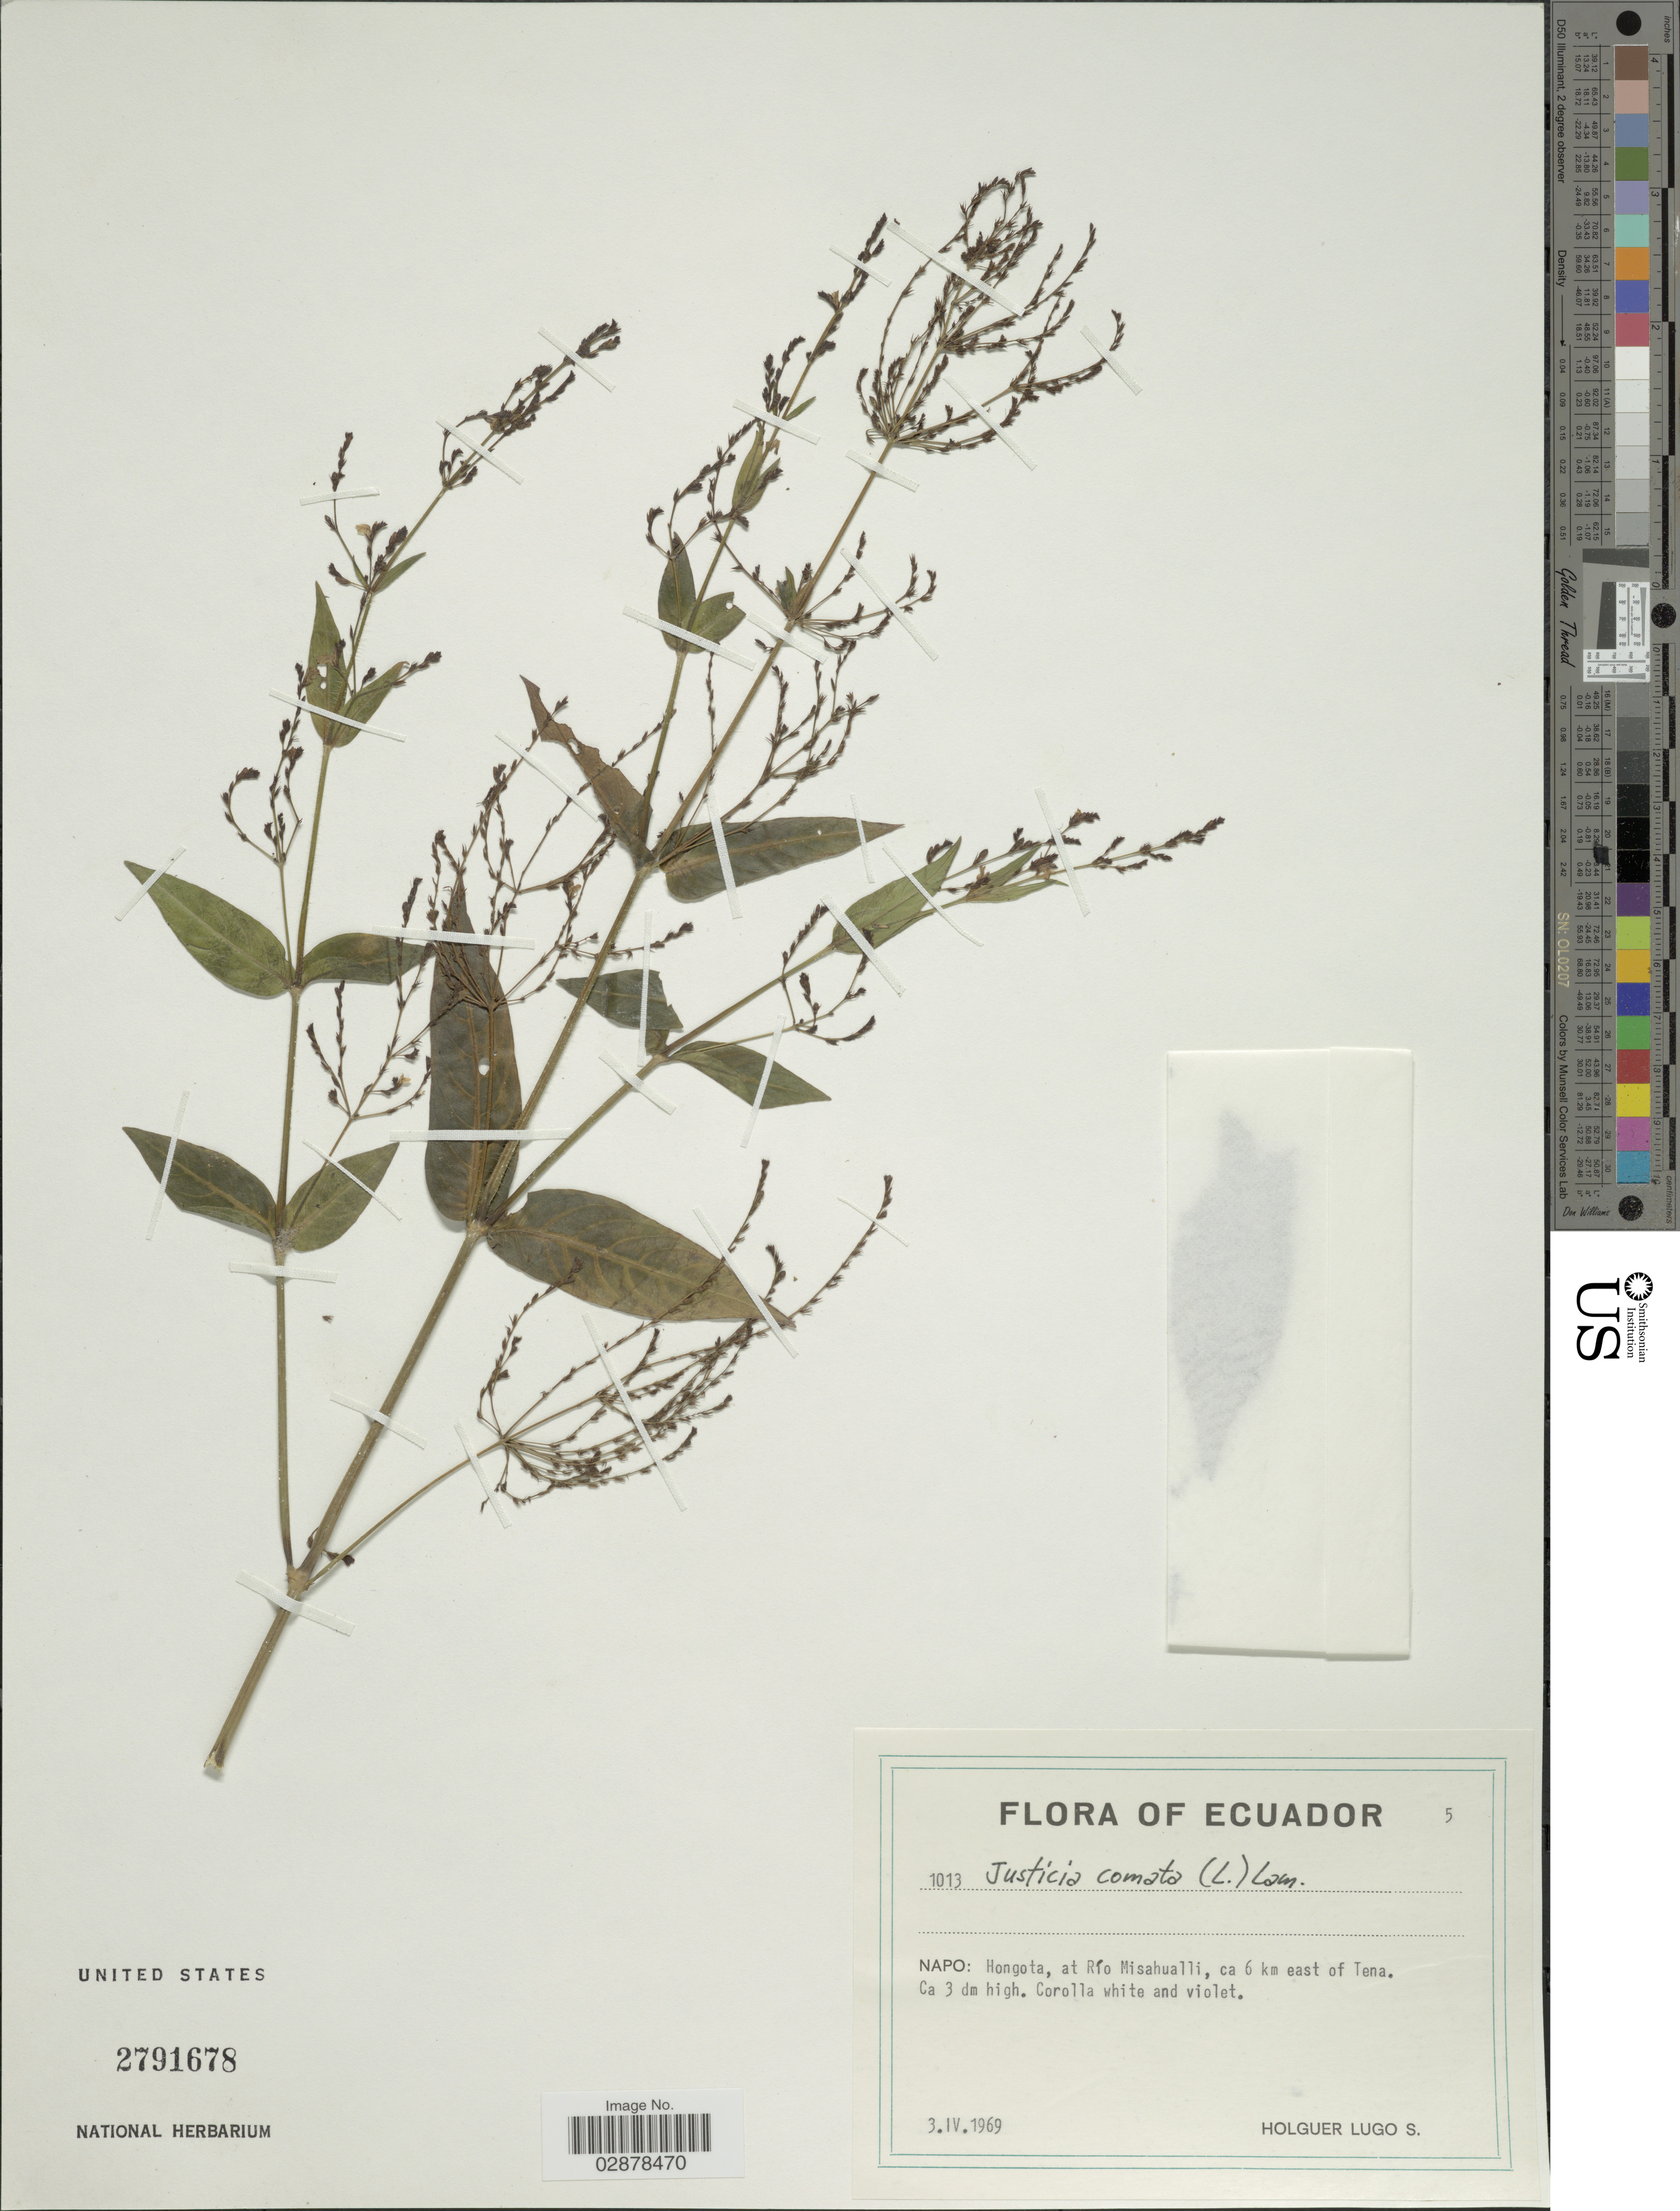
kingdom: Plantae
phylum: Tracheophyta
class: Magnoliopsida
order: Lamiales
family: Acanthaceae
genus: Justicia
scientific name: Justicia comata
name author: (L.) Lam.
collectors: H. Lugo S.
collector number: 1013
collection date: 1969-04-03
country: Ecuador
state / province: Napo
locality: Hongota, at Río Misahualli, ca 6 km east of Tena.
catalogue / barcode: US 2791678